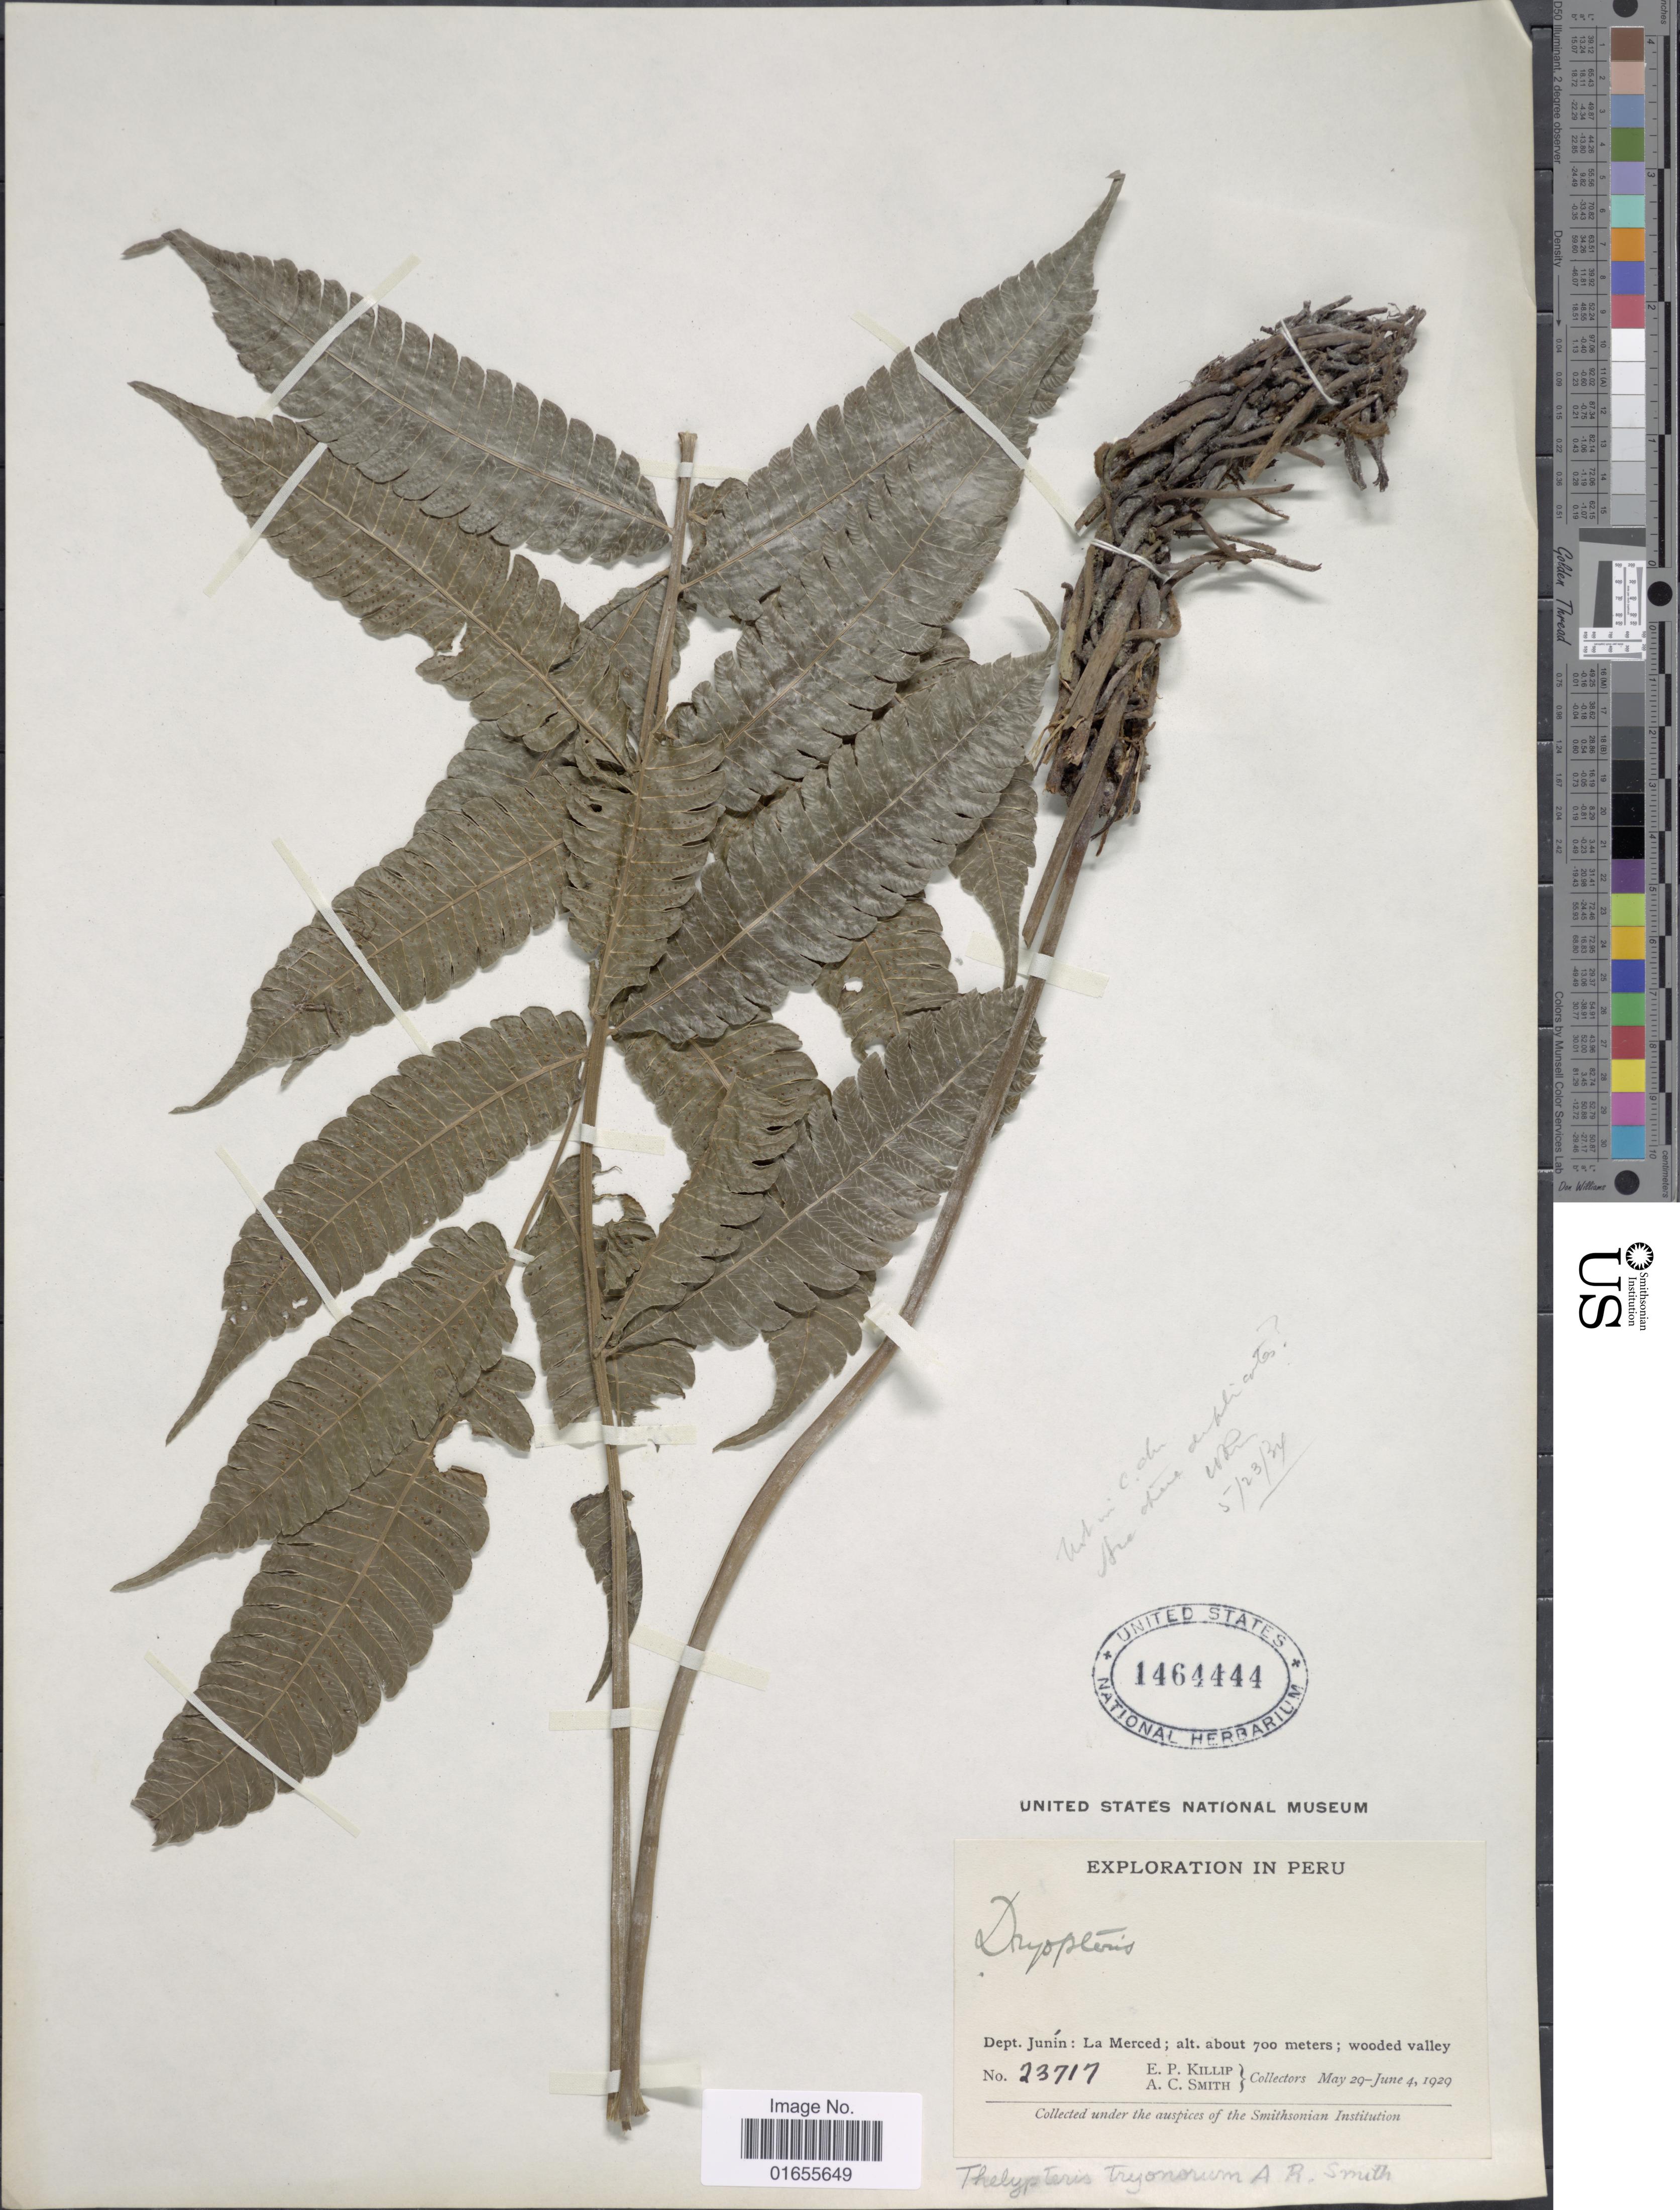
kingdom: Plantae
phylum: Tracheophyta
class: Polypodiopsida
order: Polypodiales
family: Thelypteridaceae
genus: Goniopteris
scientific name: Goniopteris tryonorum (A.R. Sm.) comb. nov., ined 2015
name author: (A.R. Sm.)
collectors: E. P. Killip & A. C. Smith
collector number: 23717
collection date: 1929-05-29/1929-06-04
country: Peru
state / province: Junín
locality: La Merced; wooded valley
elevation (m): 700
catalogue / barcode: US 1464444